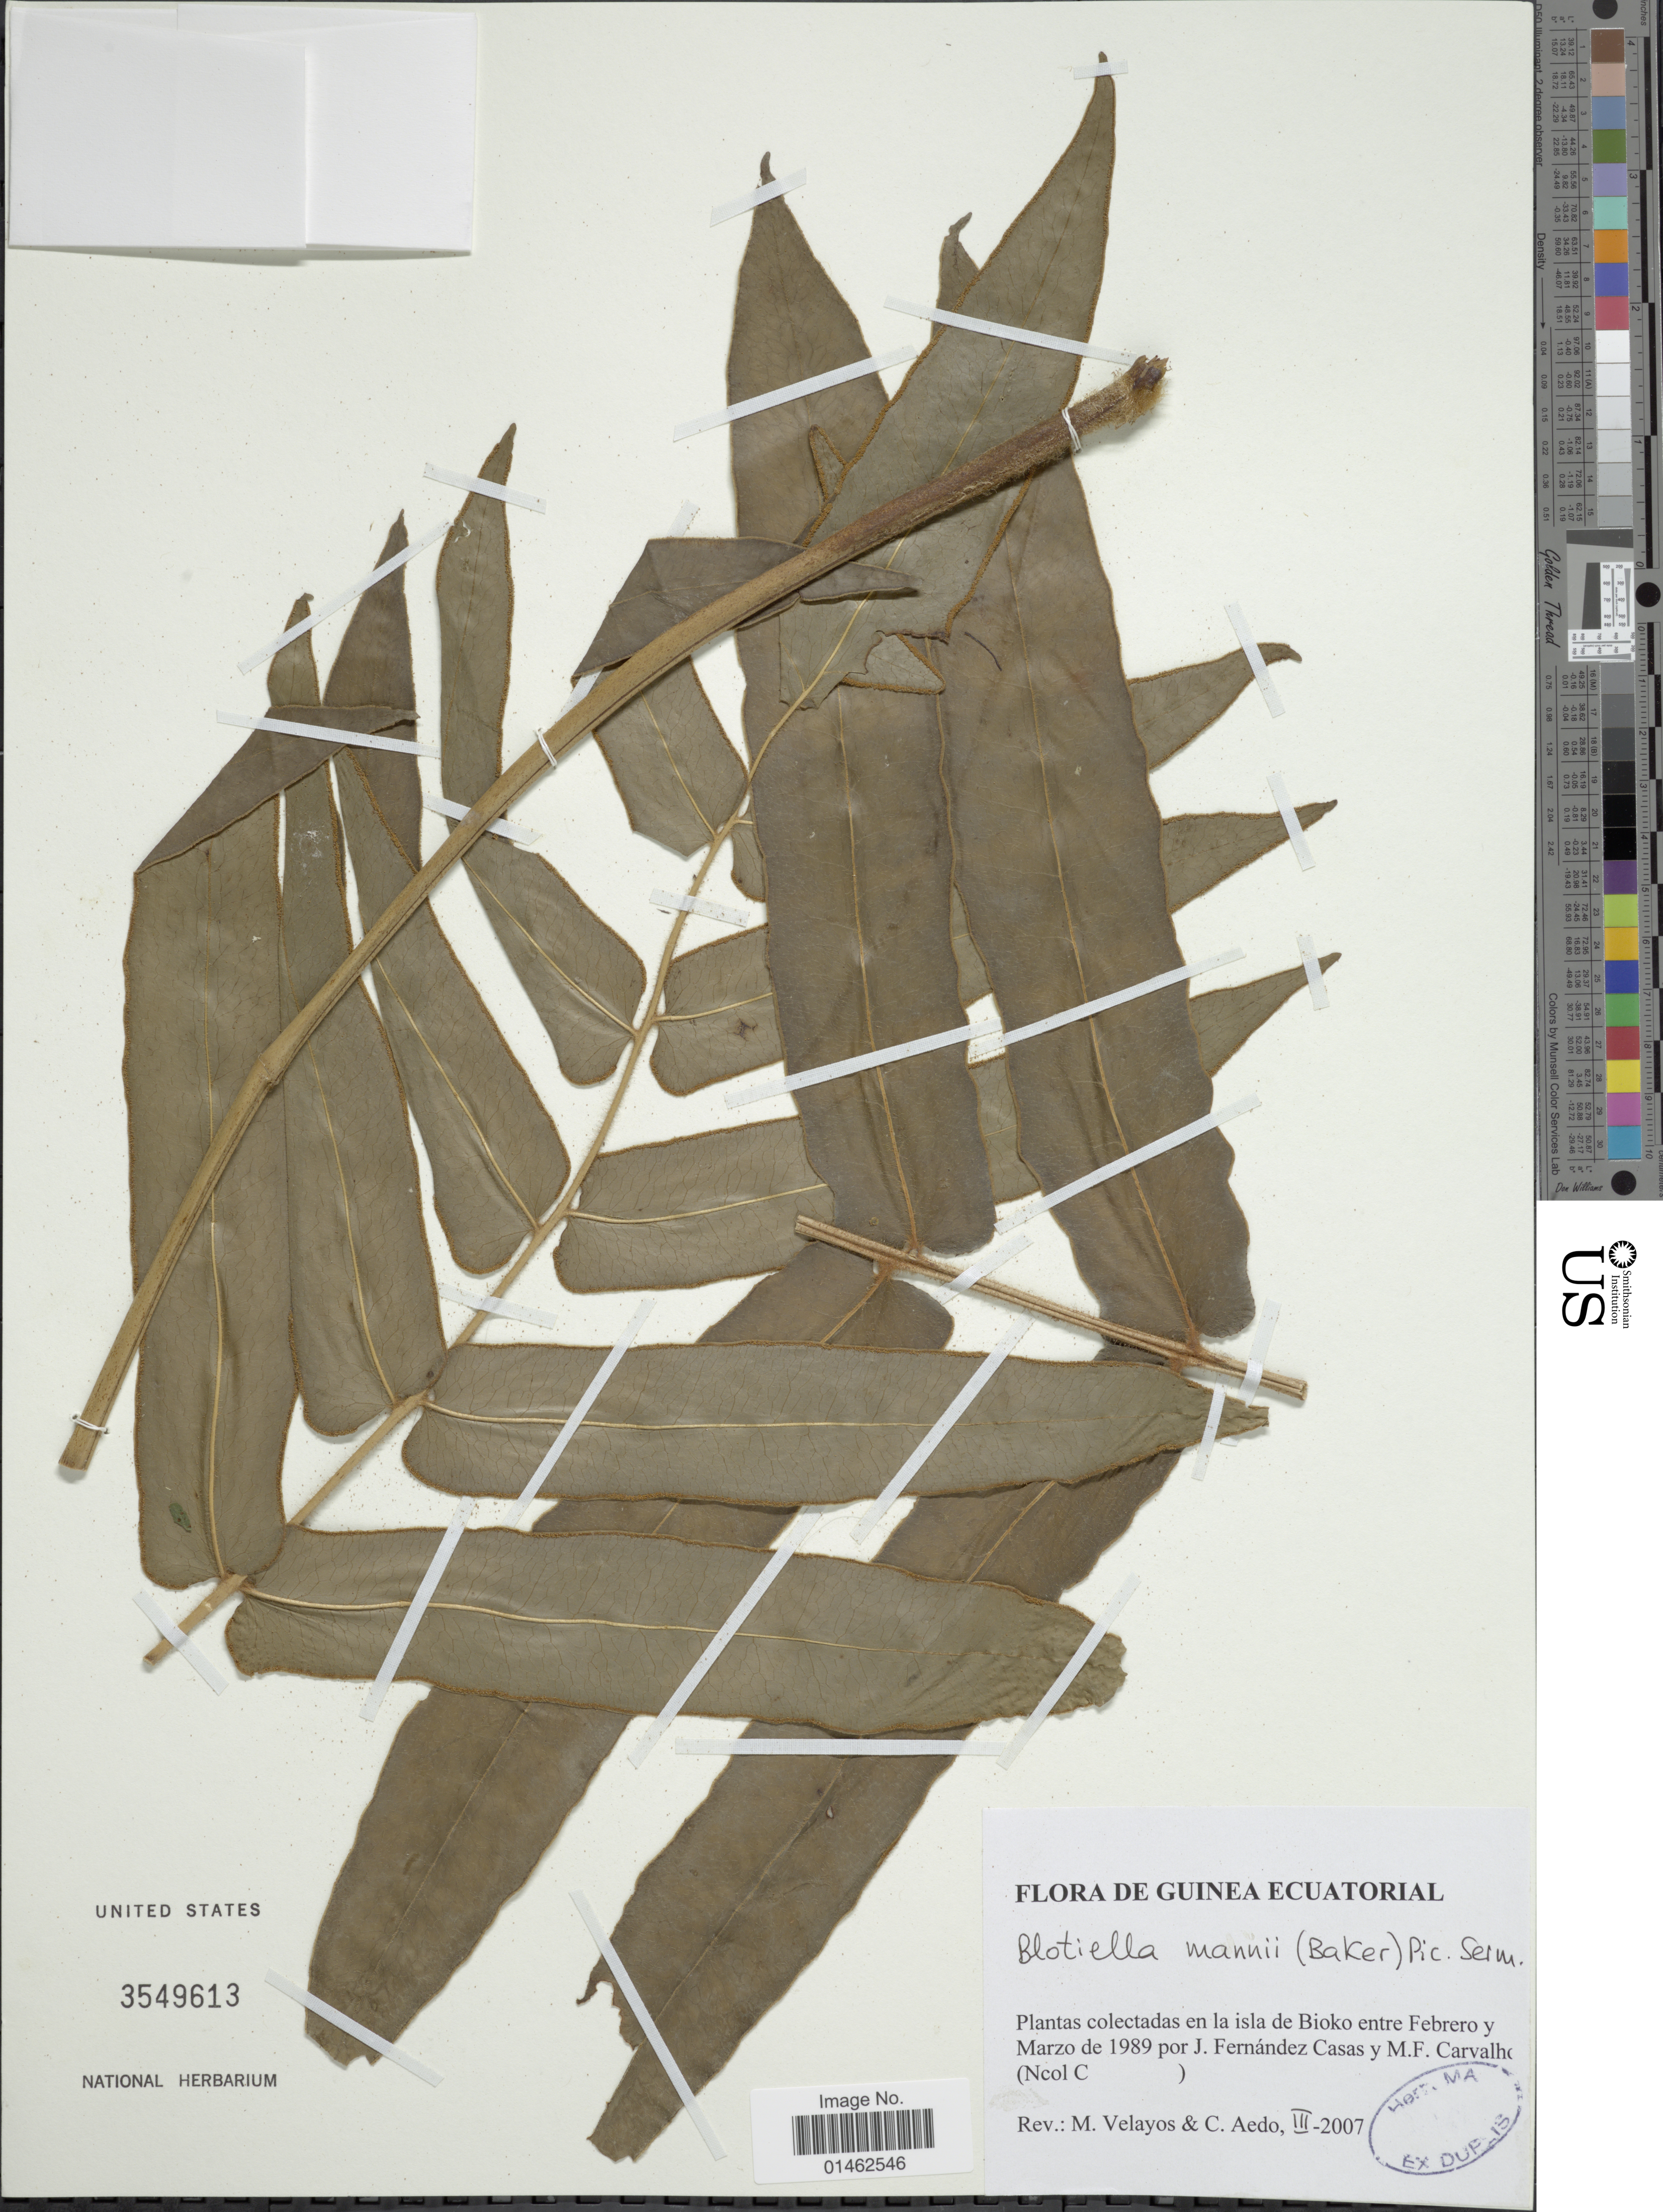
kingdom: Plantae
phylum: Tracheophyta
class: Polypodiopsida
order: Polypodiales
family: Dennstaedtiaceae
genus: Blotiella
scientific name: Blotiella mannii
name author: (Baker) Pic. Serm.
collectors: J. Casas & M. F. Carvalho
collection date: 1989-02/1989-03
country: Equatorial Guinea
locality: La isla de Bioko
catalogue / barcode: US 3549613